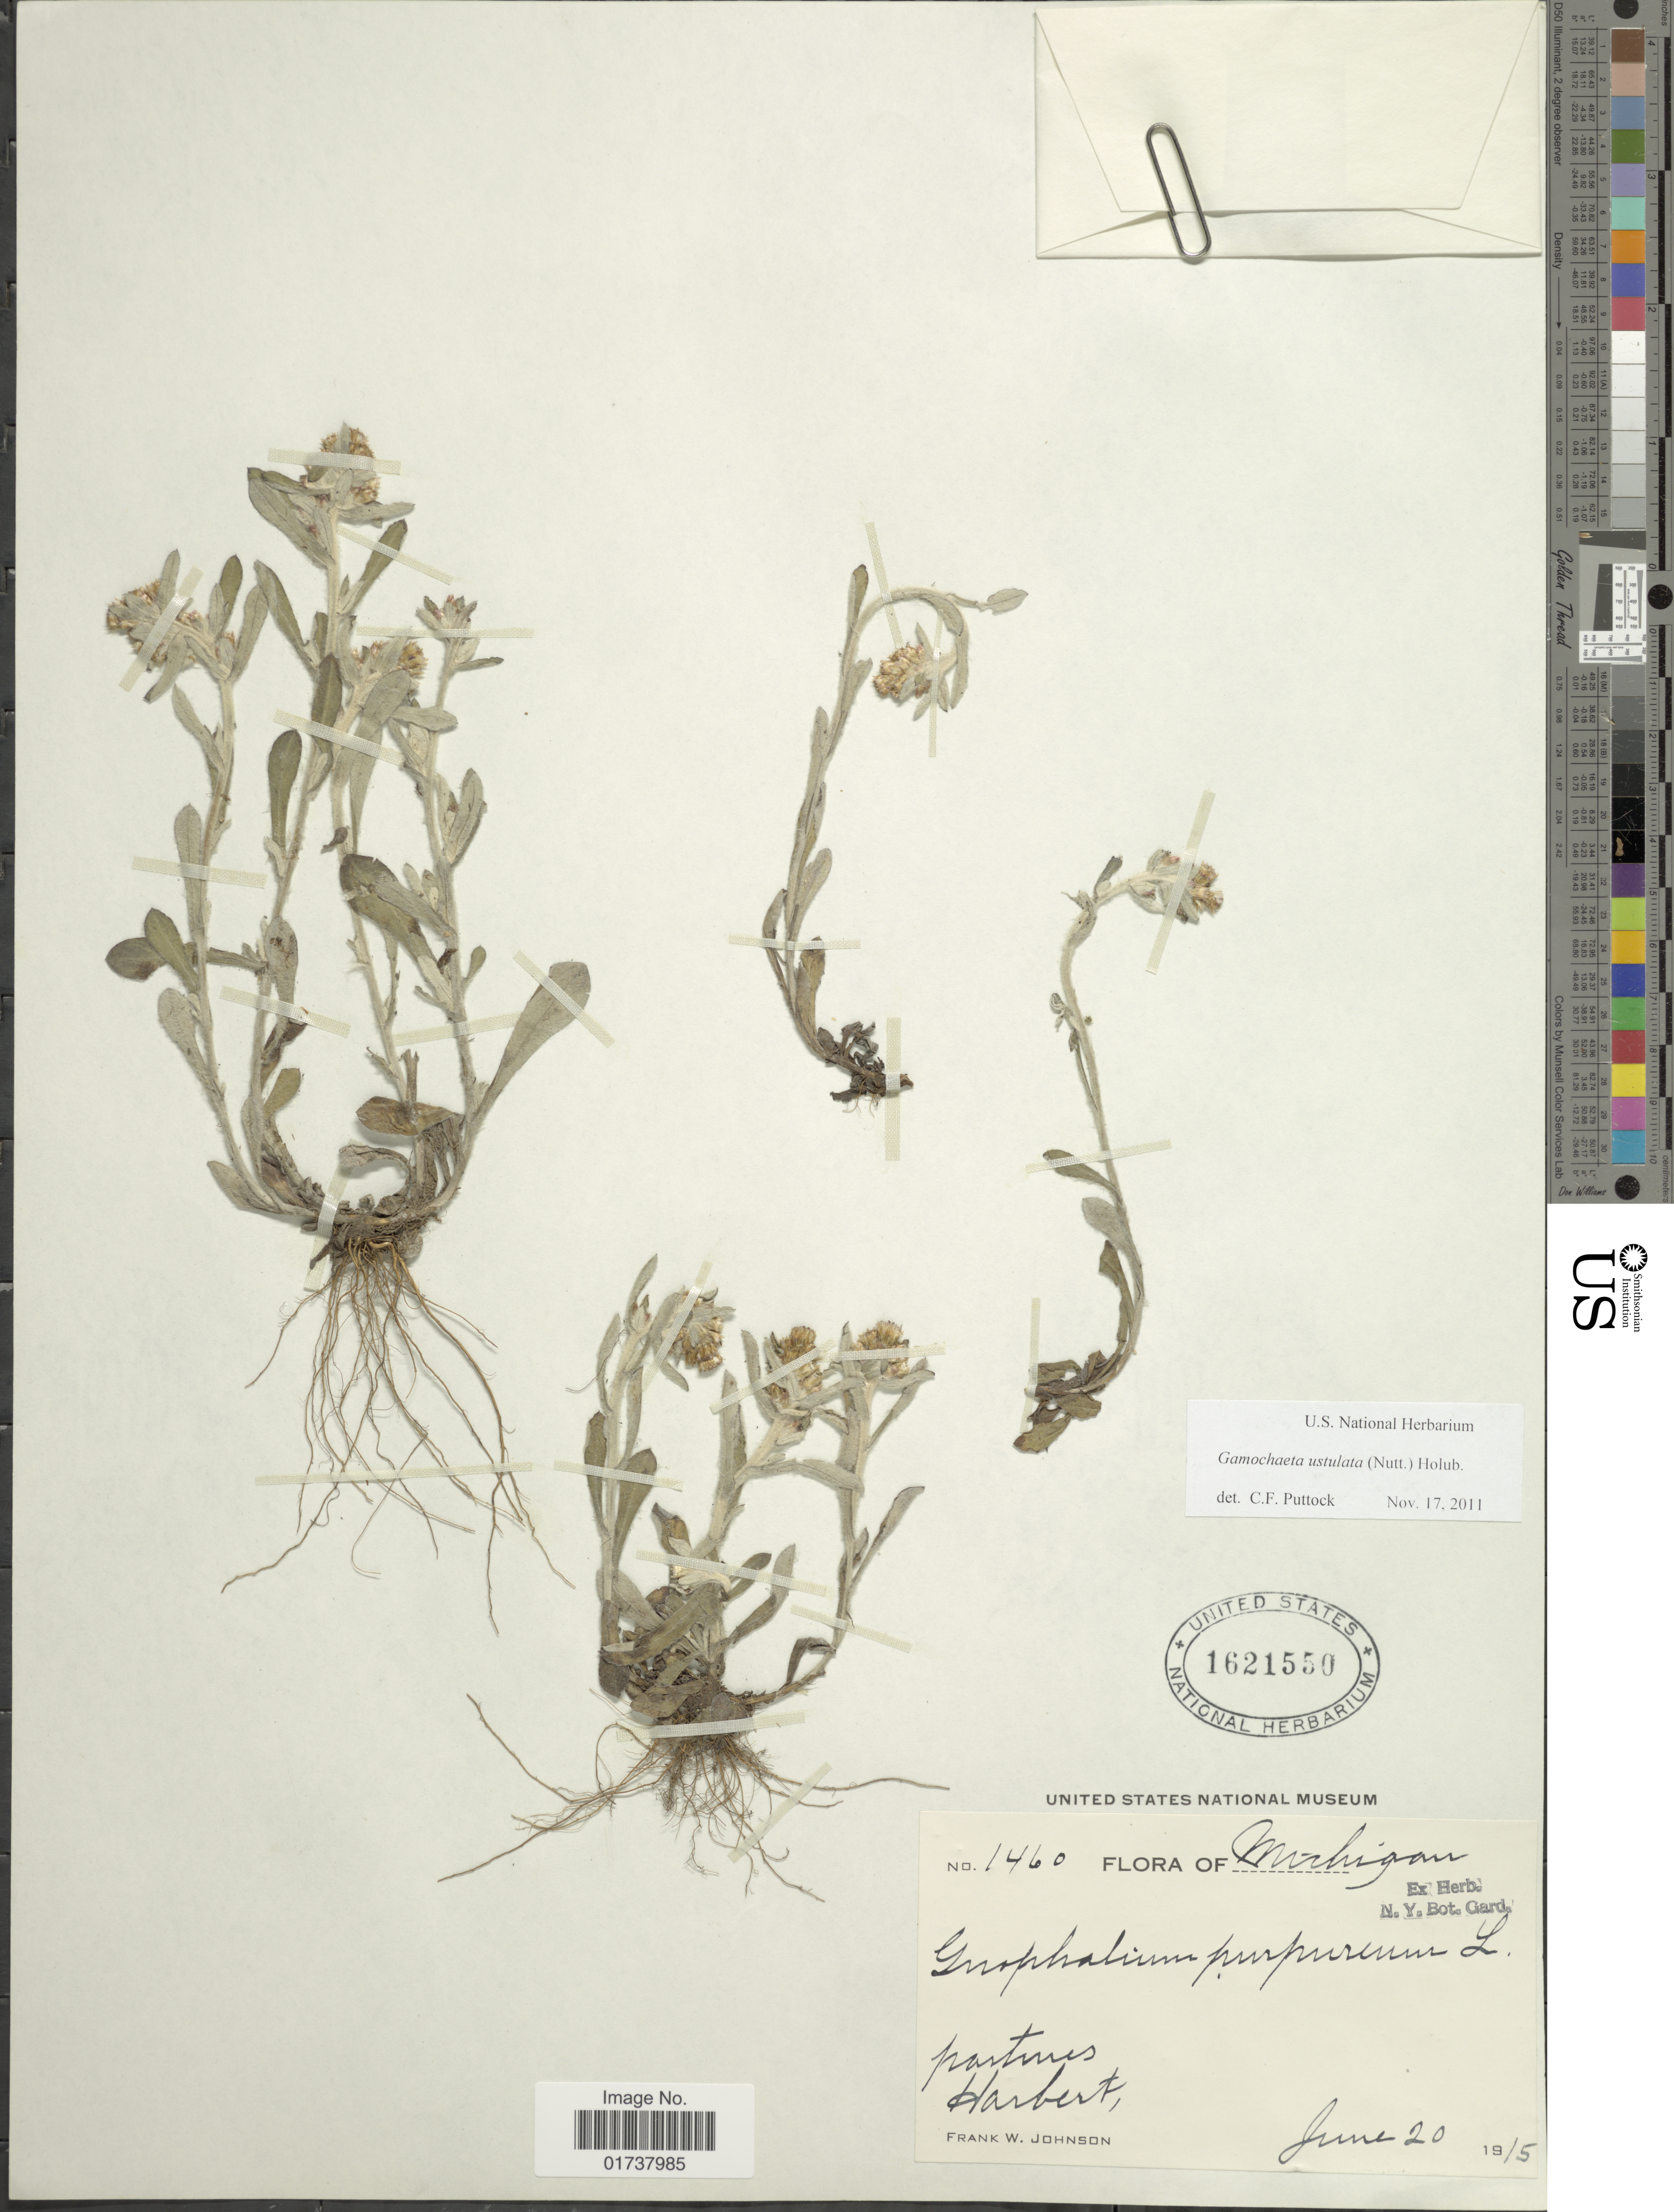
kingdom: Plantae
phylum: Tracheophyta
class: Magnoliopsida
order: Asterales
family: Asteraceae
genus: Gamochaeta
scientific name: Gamochaeta purpurea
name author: (L.) Cabrera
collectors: F. W. Johnson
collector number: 1460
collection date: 1915-06-20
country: United States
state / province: Michigan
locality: Pastures, Harbert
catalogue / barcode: US 1621150